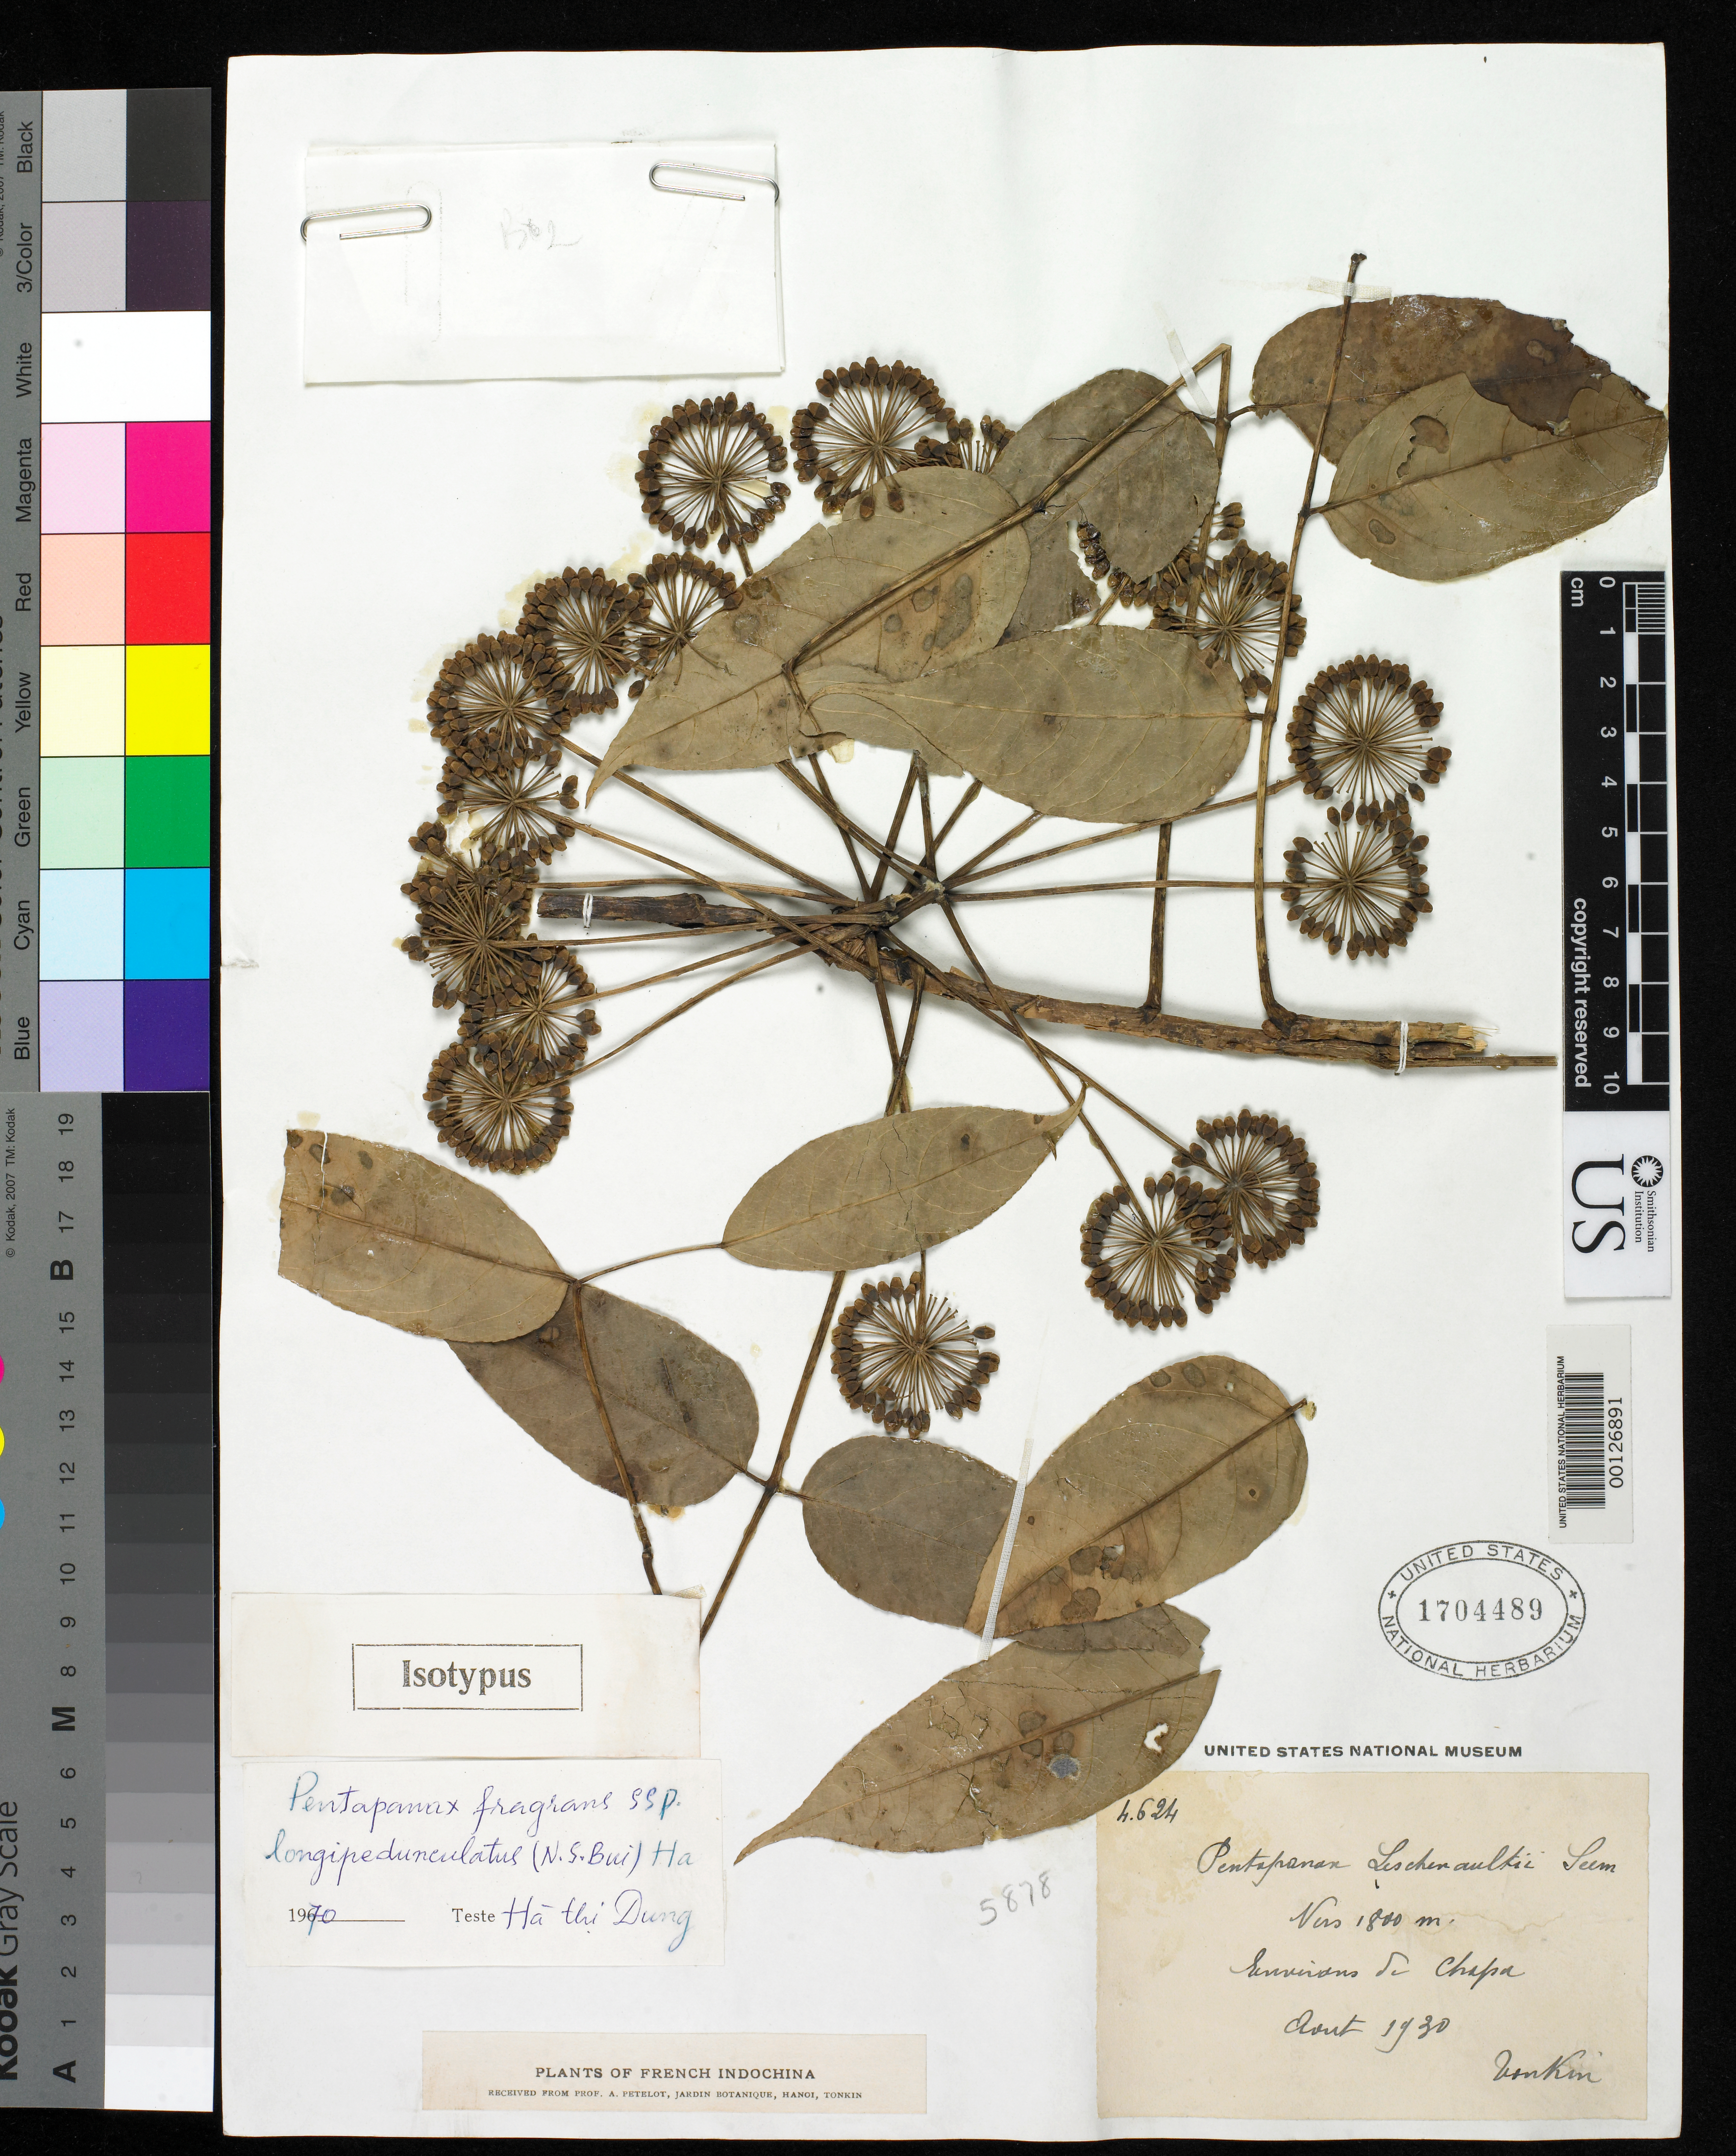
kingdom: Plantae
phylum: Tracheophyta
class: Magnoliopsida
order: Apiales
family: Araliaceae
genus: Pentapanax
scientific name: Pentapanax longipedunculatus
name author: Bui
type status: Isotype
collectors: P. A. Pételot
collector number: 4624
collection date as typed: Aug 1930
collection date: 1930-08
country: Vietnam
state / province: Lao Cai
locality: Chapa.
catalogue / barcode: US 1704489